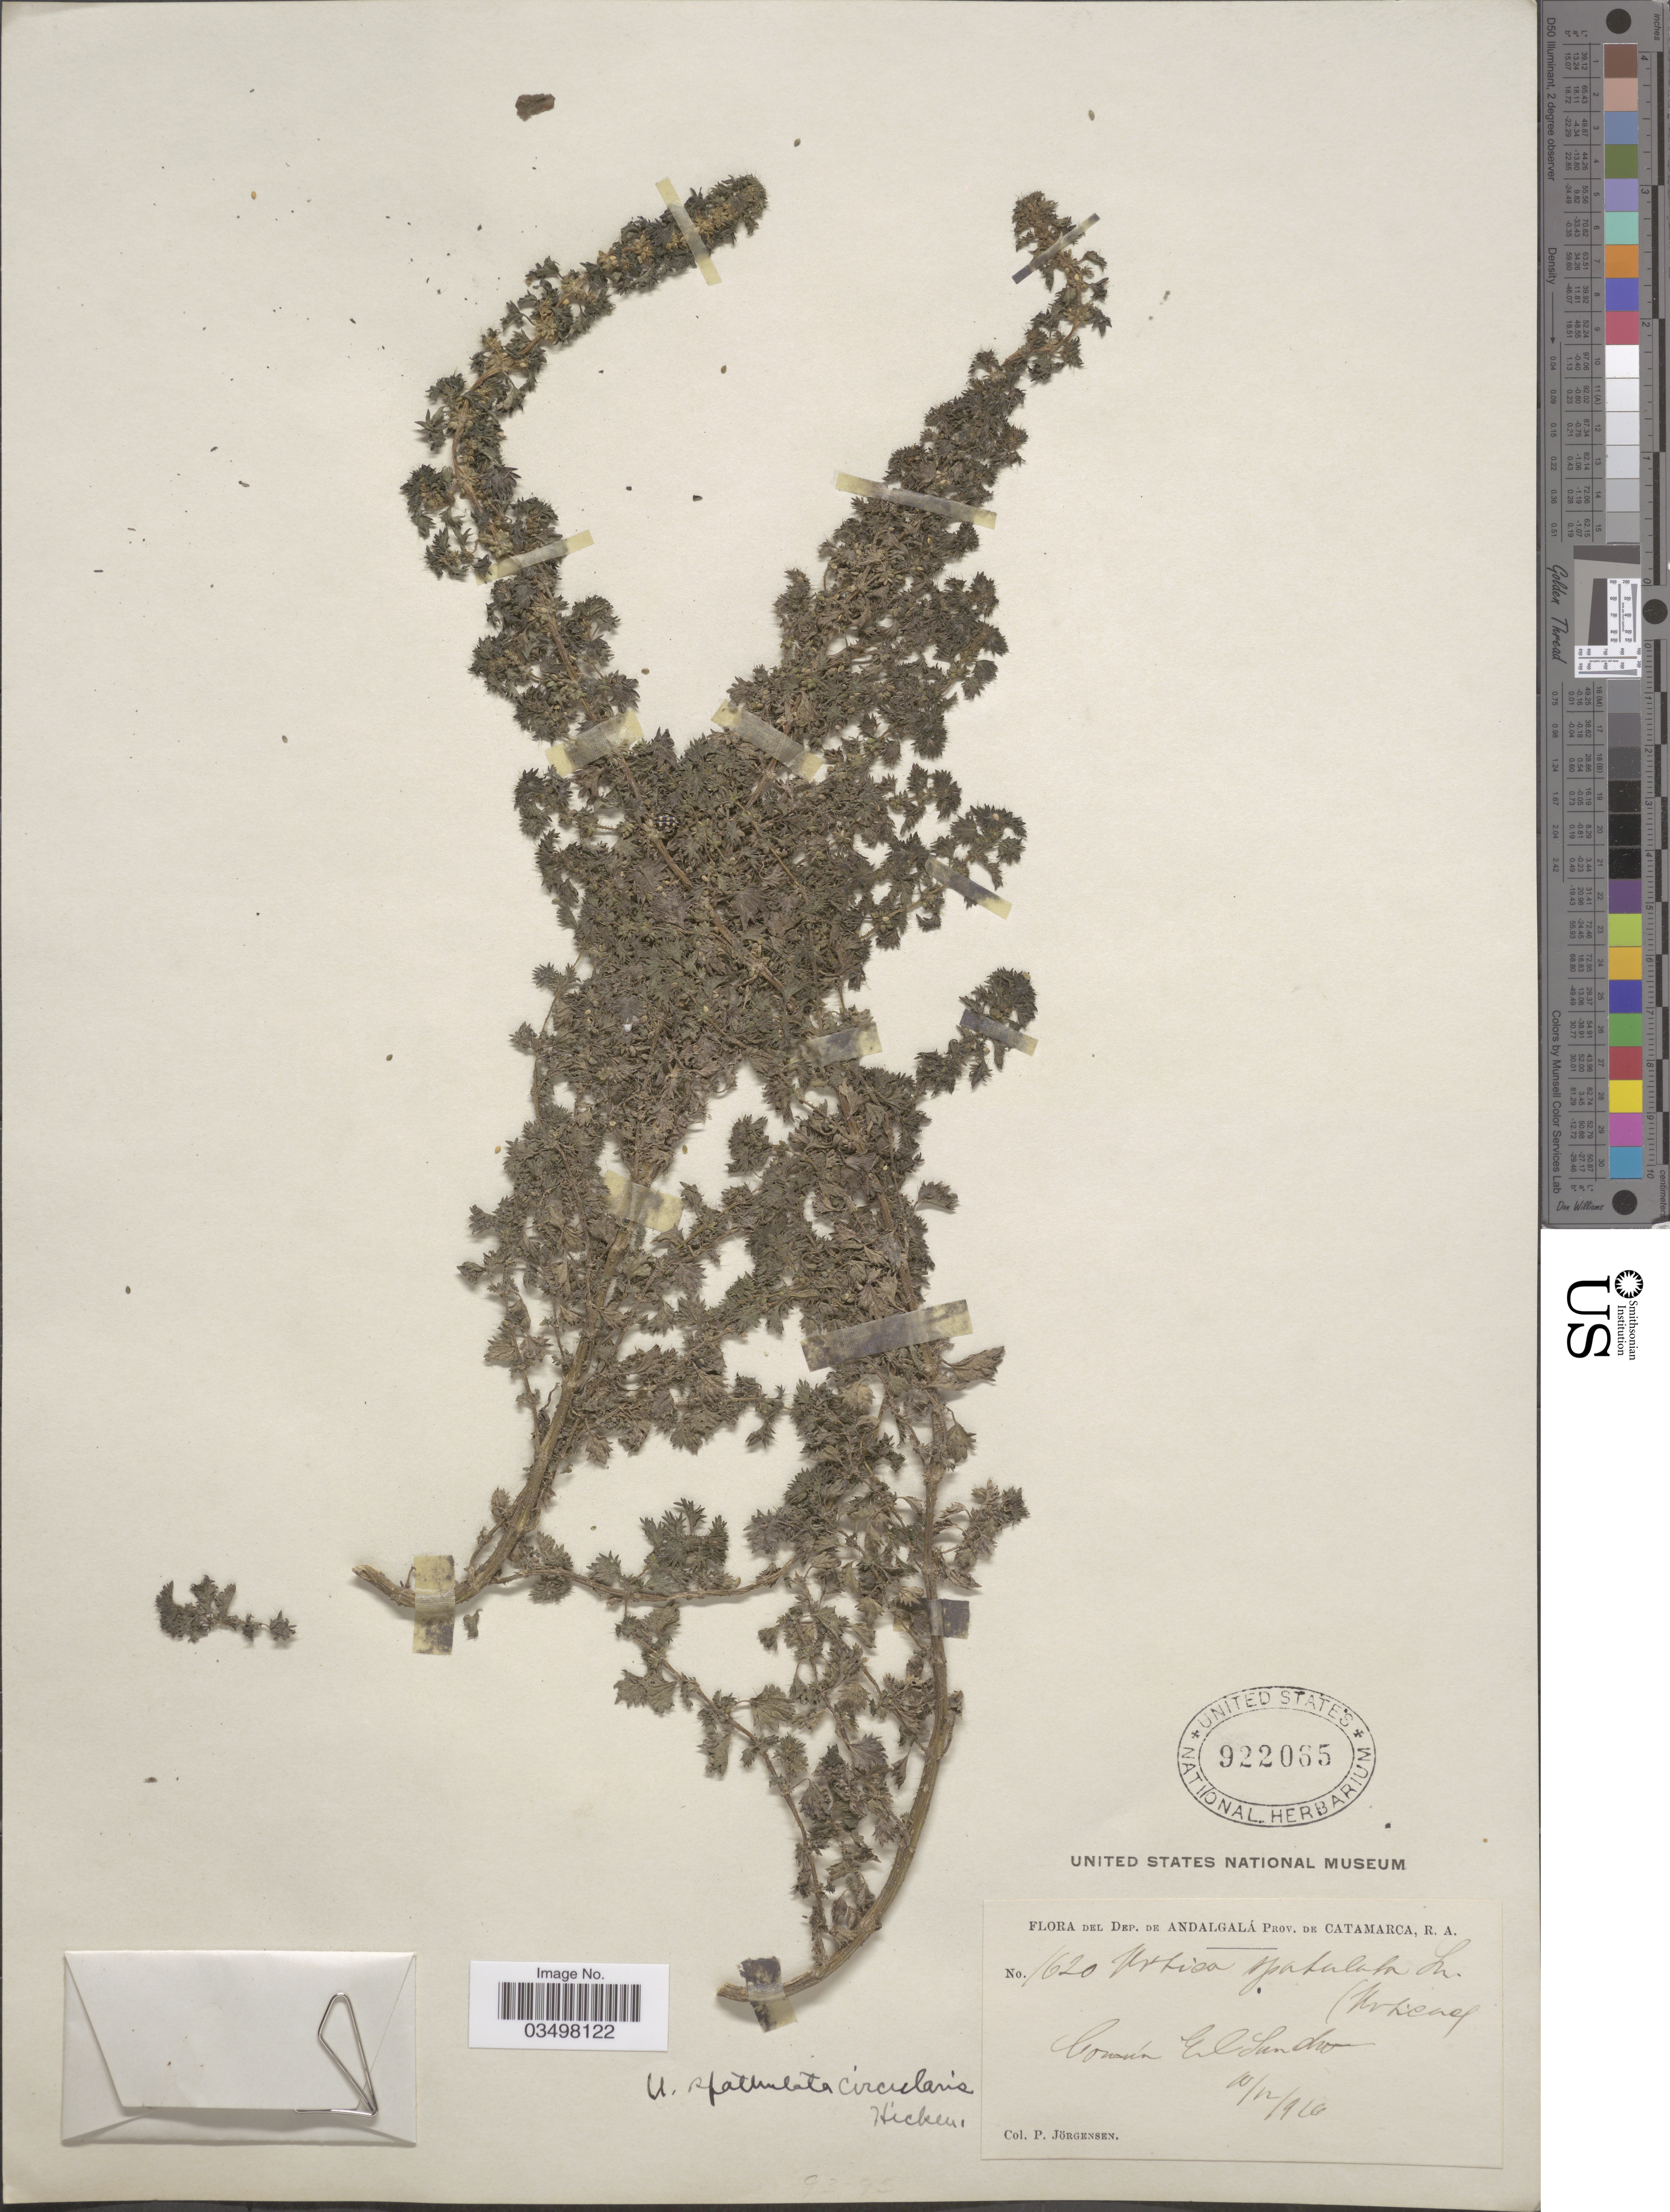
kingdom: Plantae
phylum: Tracheophyta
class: Magnoliopsida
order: Rosales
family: Urticaceae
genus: Urtica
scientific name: Urtica spathulata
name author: Sm.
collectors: P. Jörgensen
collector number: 1620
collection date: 1916-12-10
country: Argentina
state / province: Catamarca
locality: Dep. de Andalgalá. Común El Sundro*.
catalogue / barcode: US 922065